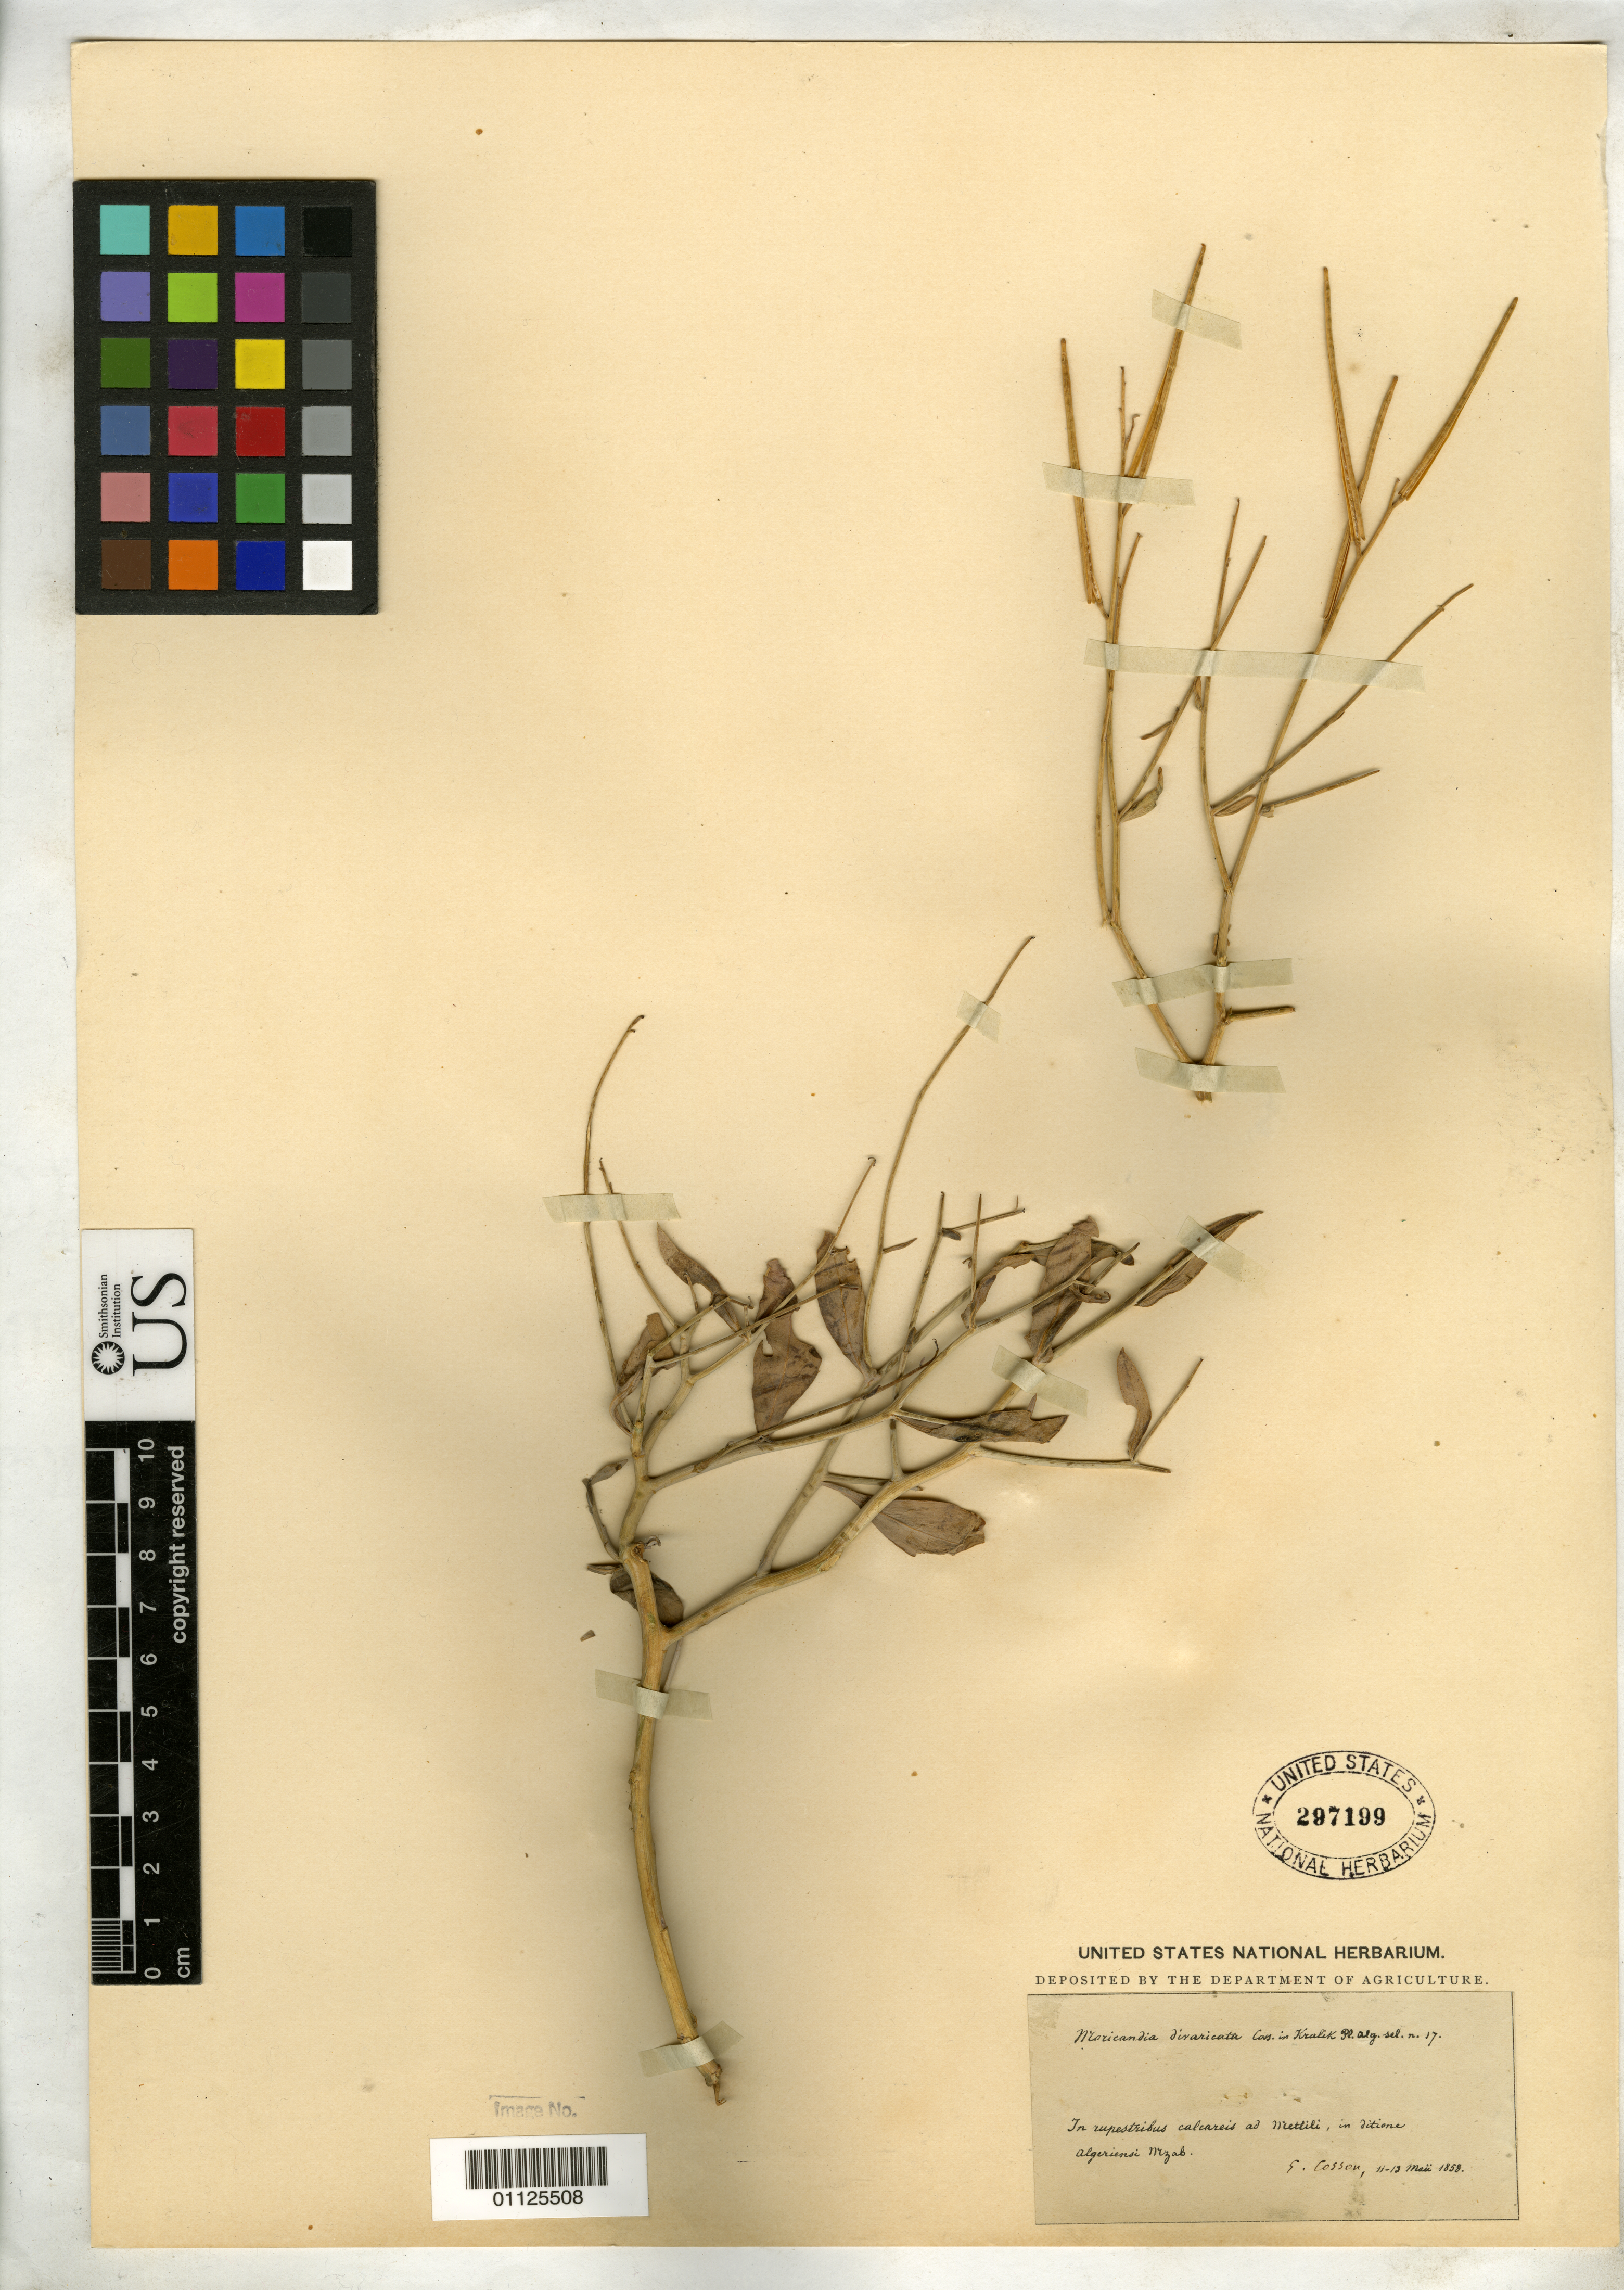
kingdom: Plantae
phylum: Tracheophyta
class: Magnoliopsida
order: Brassicales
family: Brassicaceae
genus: Moricandia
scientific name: Moricandia divaricata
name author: Coss.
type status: Syntype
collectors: E. Cosson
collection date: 1858-05-11/1858-05-13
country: Algeria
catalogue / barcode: US 297199